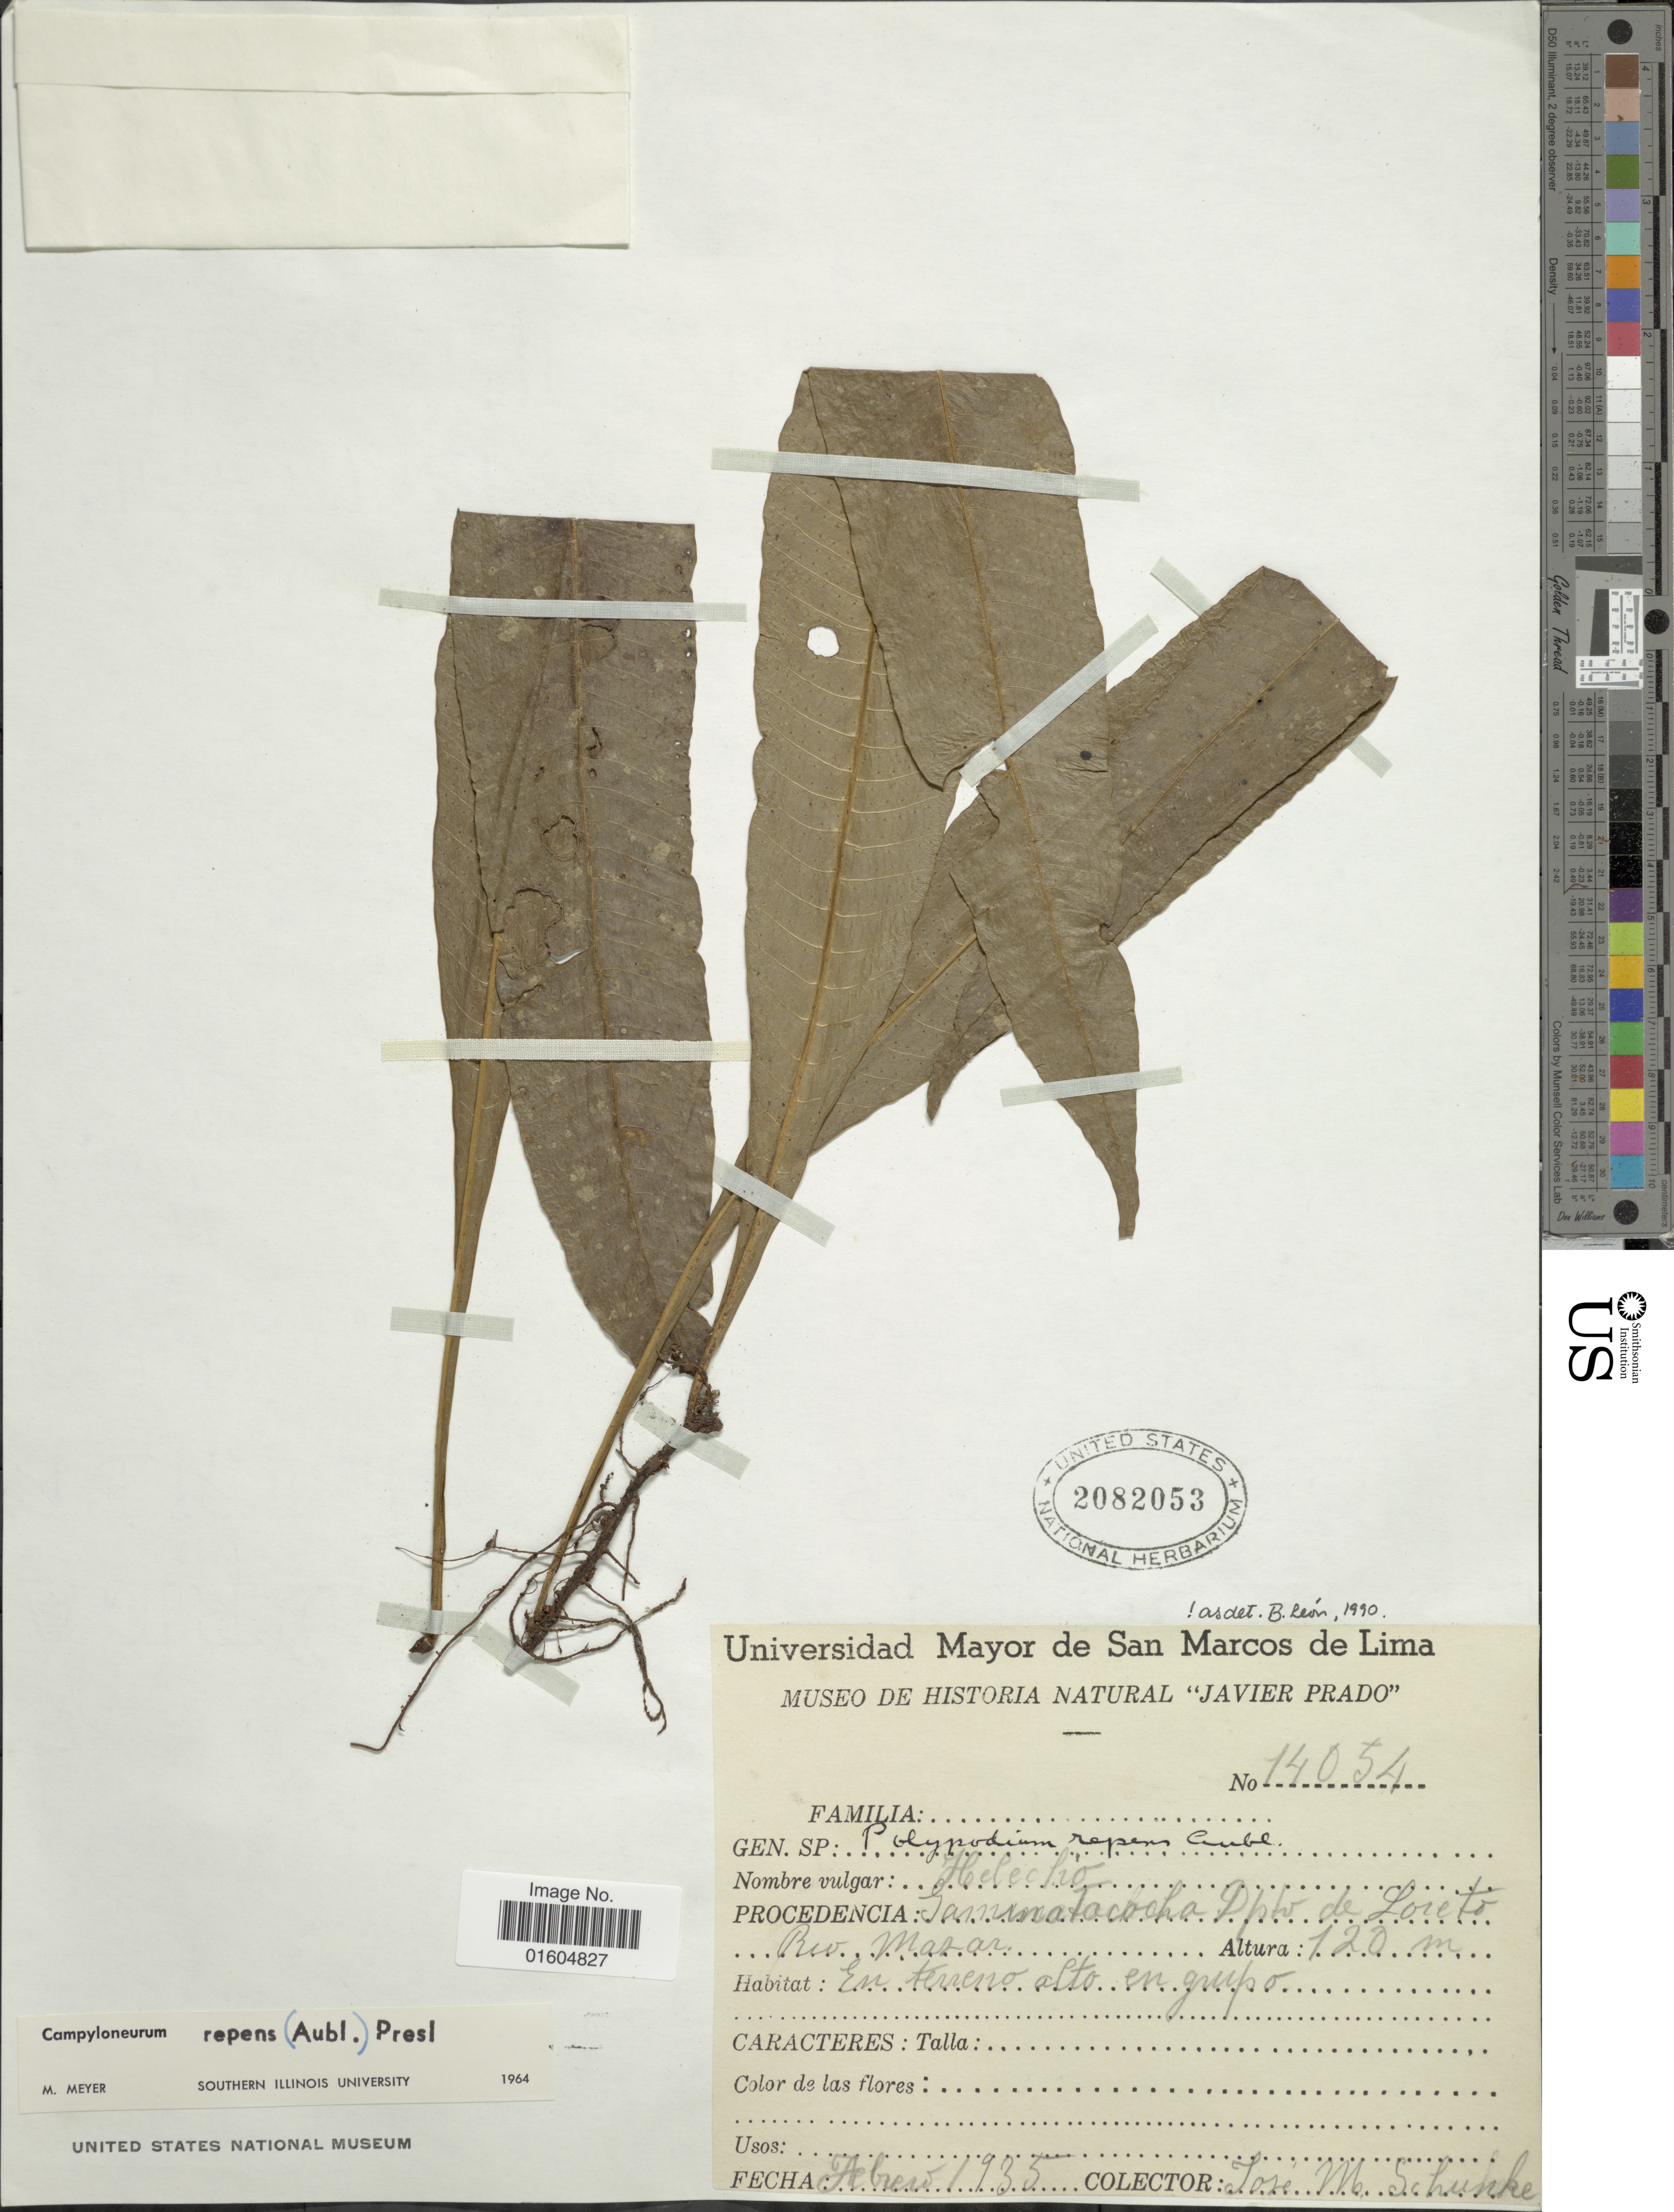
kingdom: Plantae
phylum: Tracheophyta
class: Polypodiopsida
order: Polypodiales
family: Polypodiaceae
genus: Campyloneurum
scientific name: Campyloneurum repens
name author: (Aubl.) C. Presl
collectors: J. M. Schunke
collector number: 14054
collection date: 1935-02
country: Peru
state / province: Loreto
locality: En terreno alto en grupo, Gaminatacocha, Río Mazán, Dpto. de Loreto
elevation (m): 120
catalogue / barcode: US 2082053